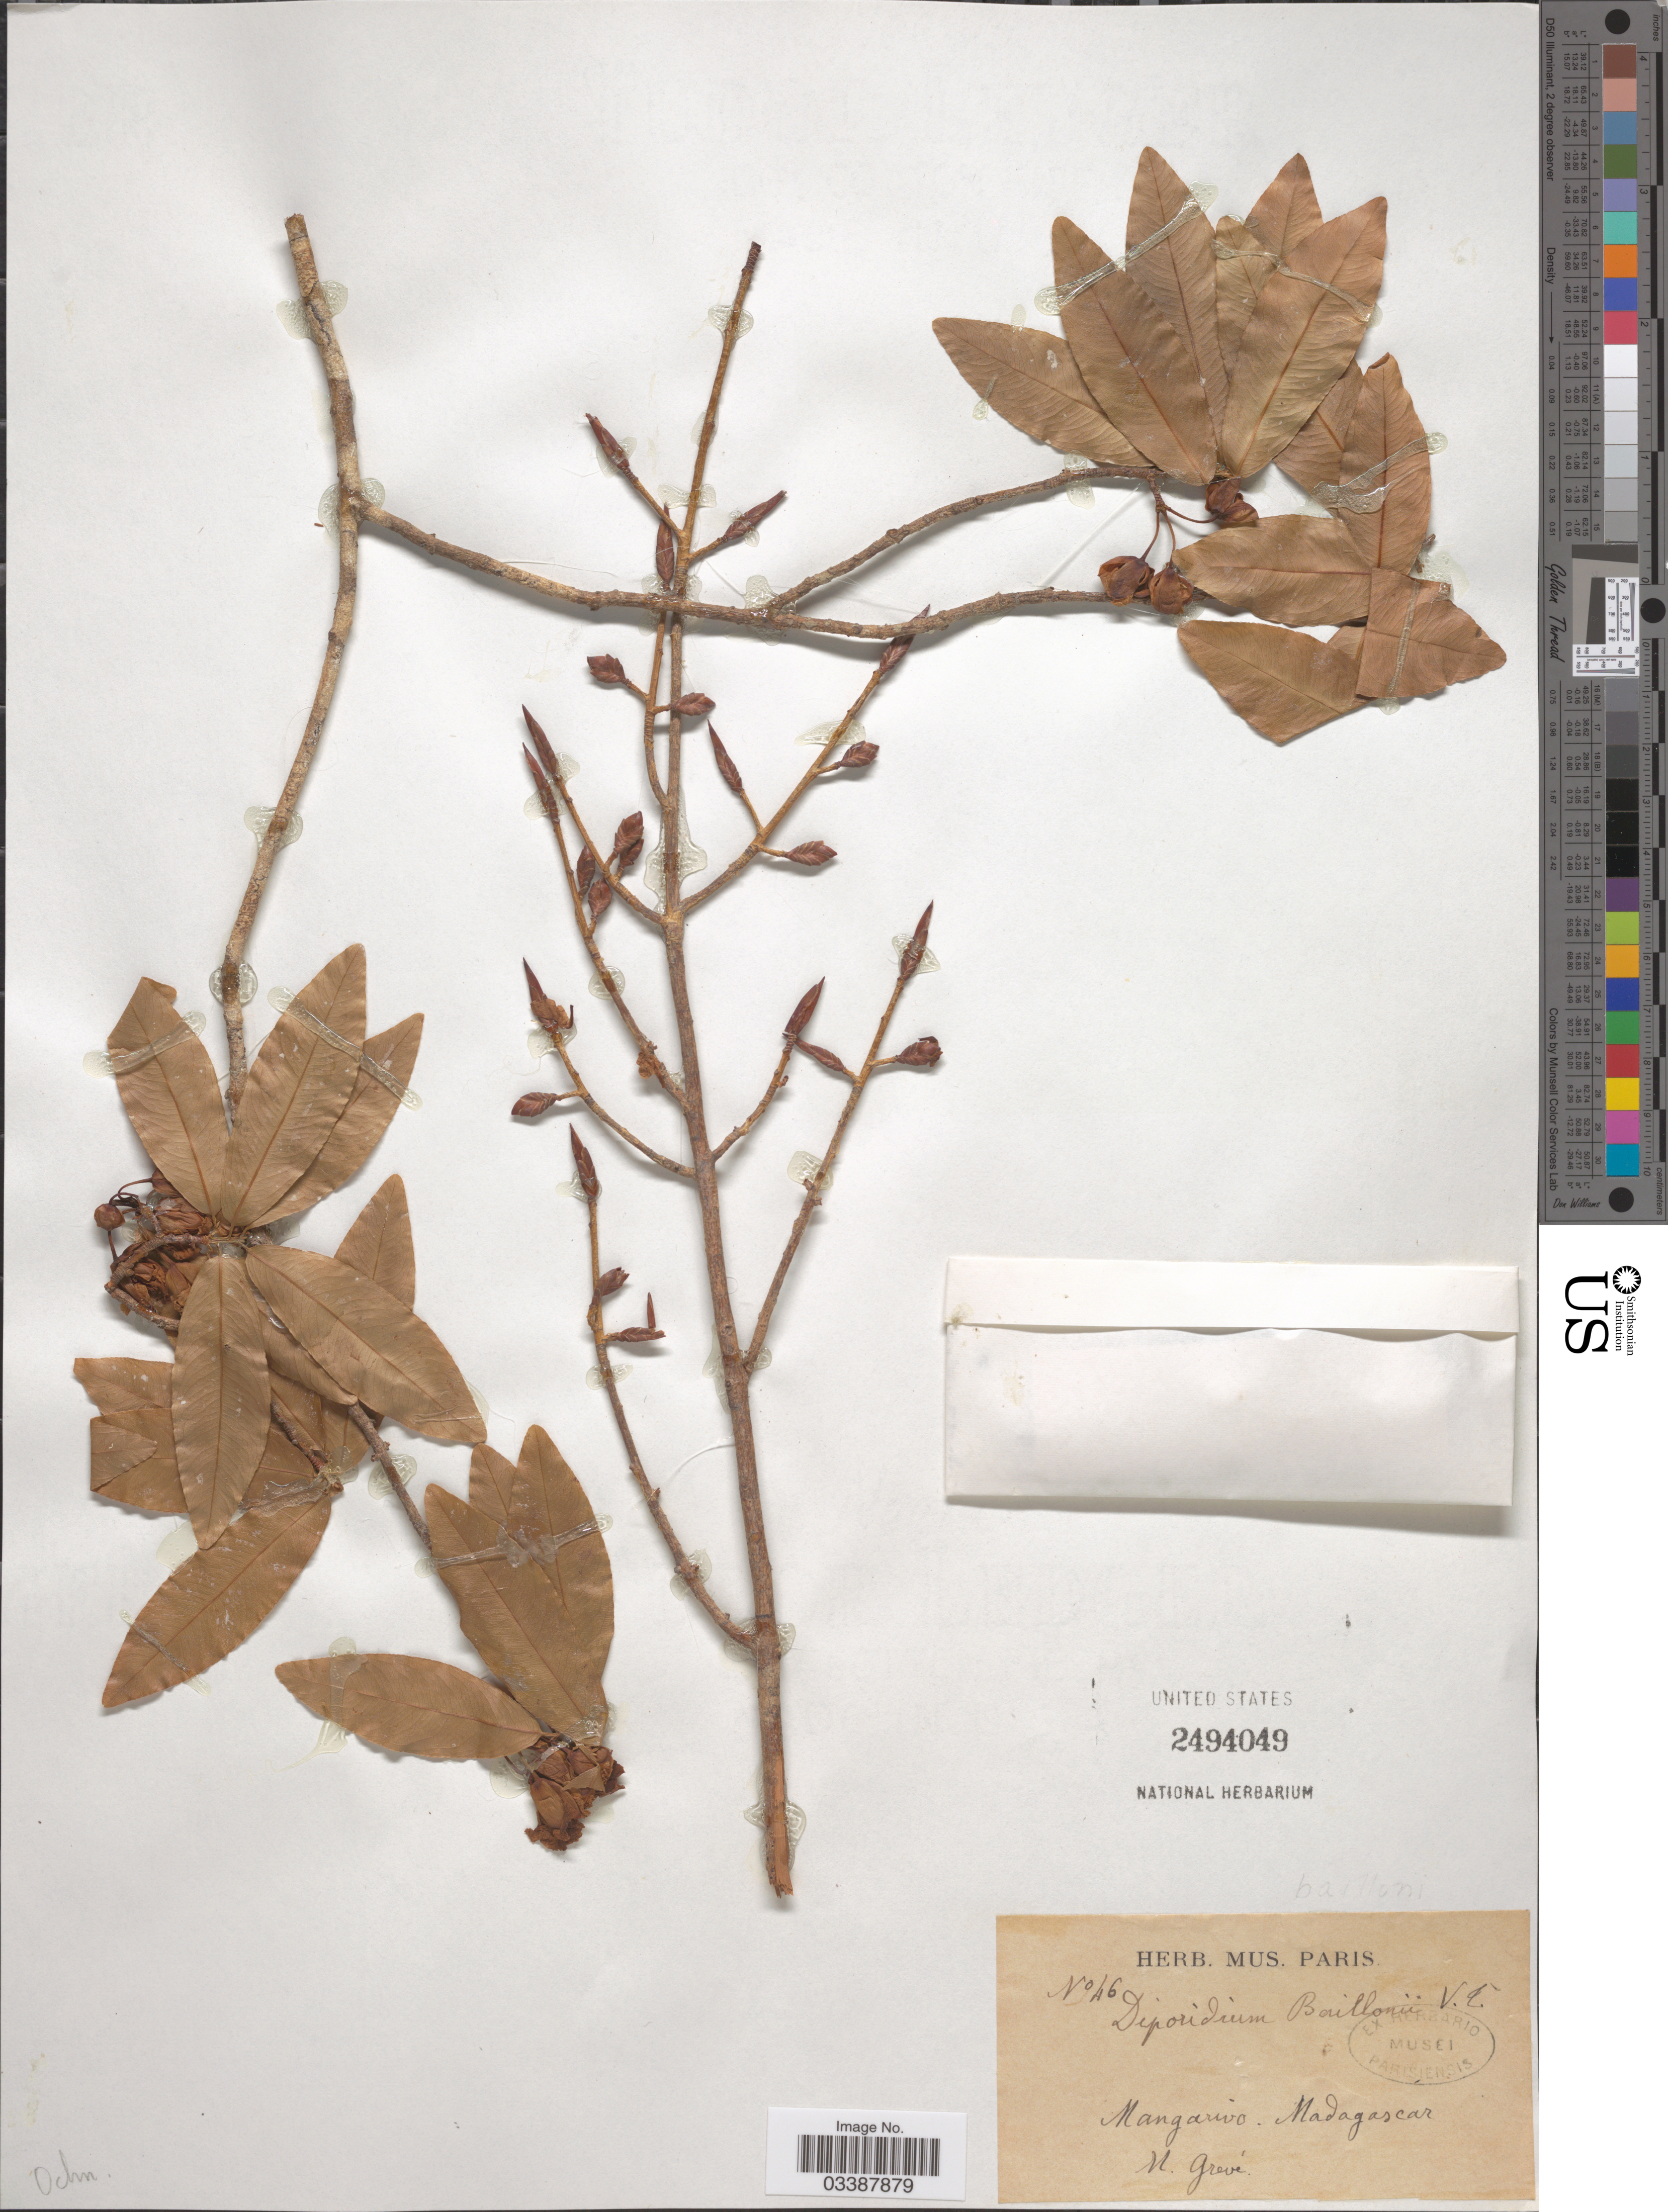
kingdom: Plantae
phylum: Tracheophyta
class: Magnoliopsida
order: Malpighiales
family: Ochnaceae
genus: Ochna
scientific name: Ochna macrantha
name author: Baker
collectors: M. Greve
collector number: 46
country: Madagascar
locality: Mangarivo.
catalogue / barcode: US 2494049